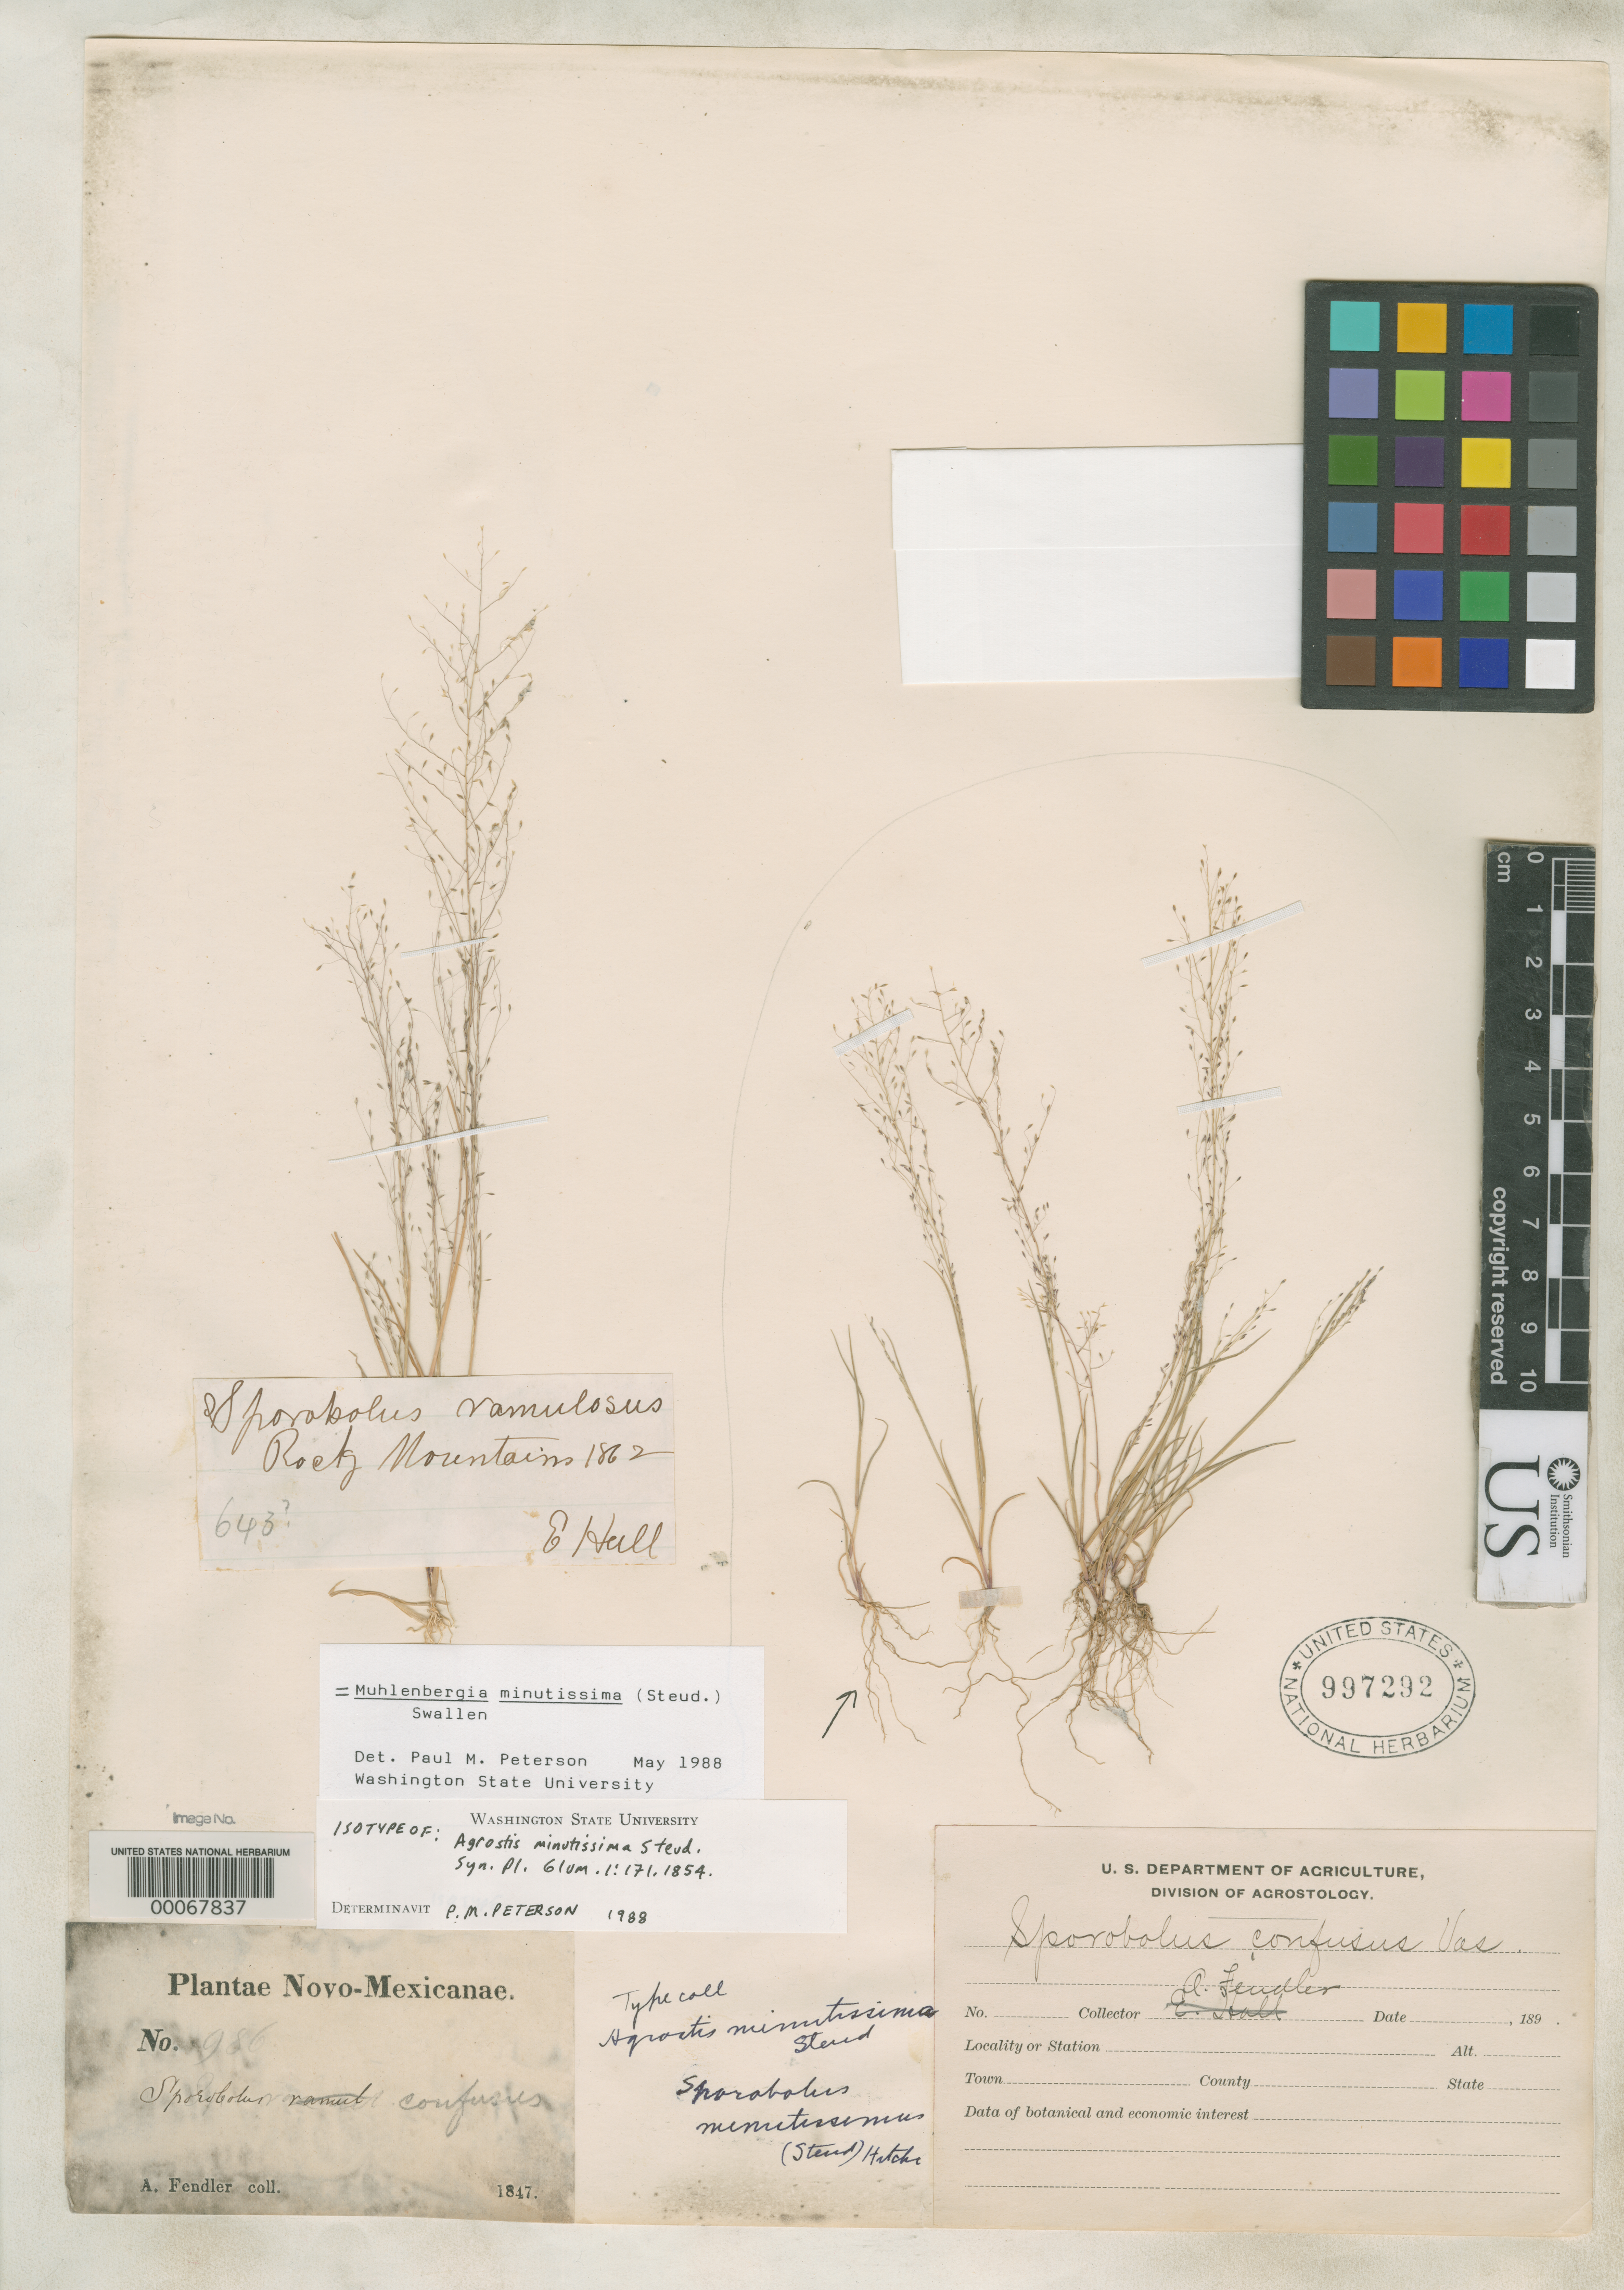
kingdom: Plantae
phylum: Tracheophyta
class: Liliopsida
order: Poales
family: Poaceae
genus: Agrostis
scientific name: Agrostis minutissima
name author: Steud.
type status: Isotype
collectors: A. Fendler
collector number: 986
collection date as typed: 1847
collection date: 1847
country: United States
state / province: New Mexico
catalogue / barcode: US 997292